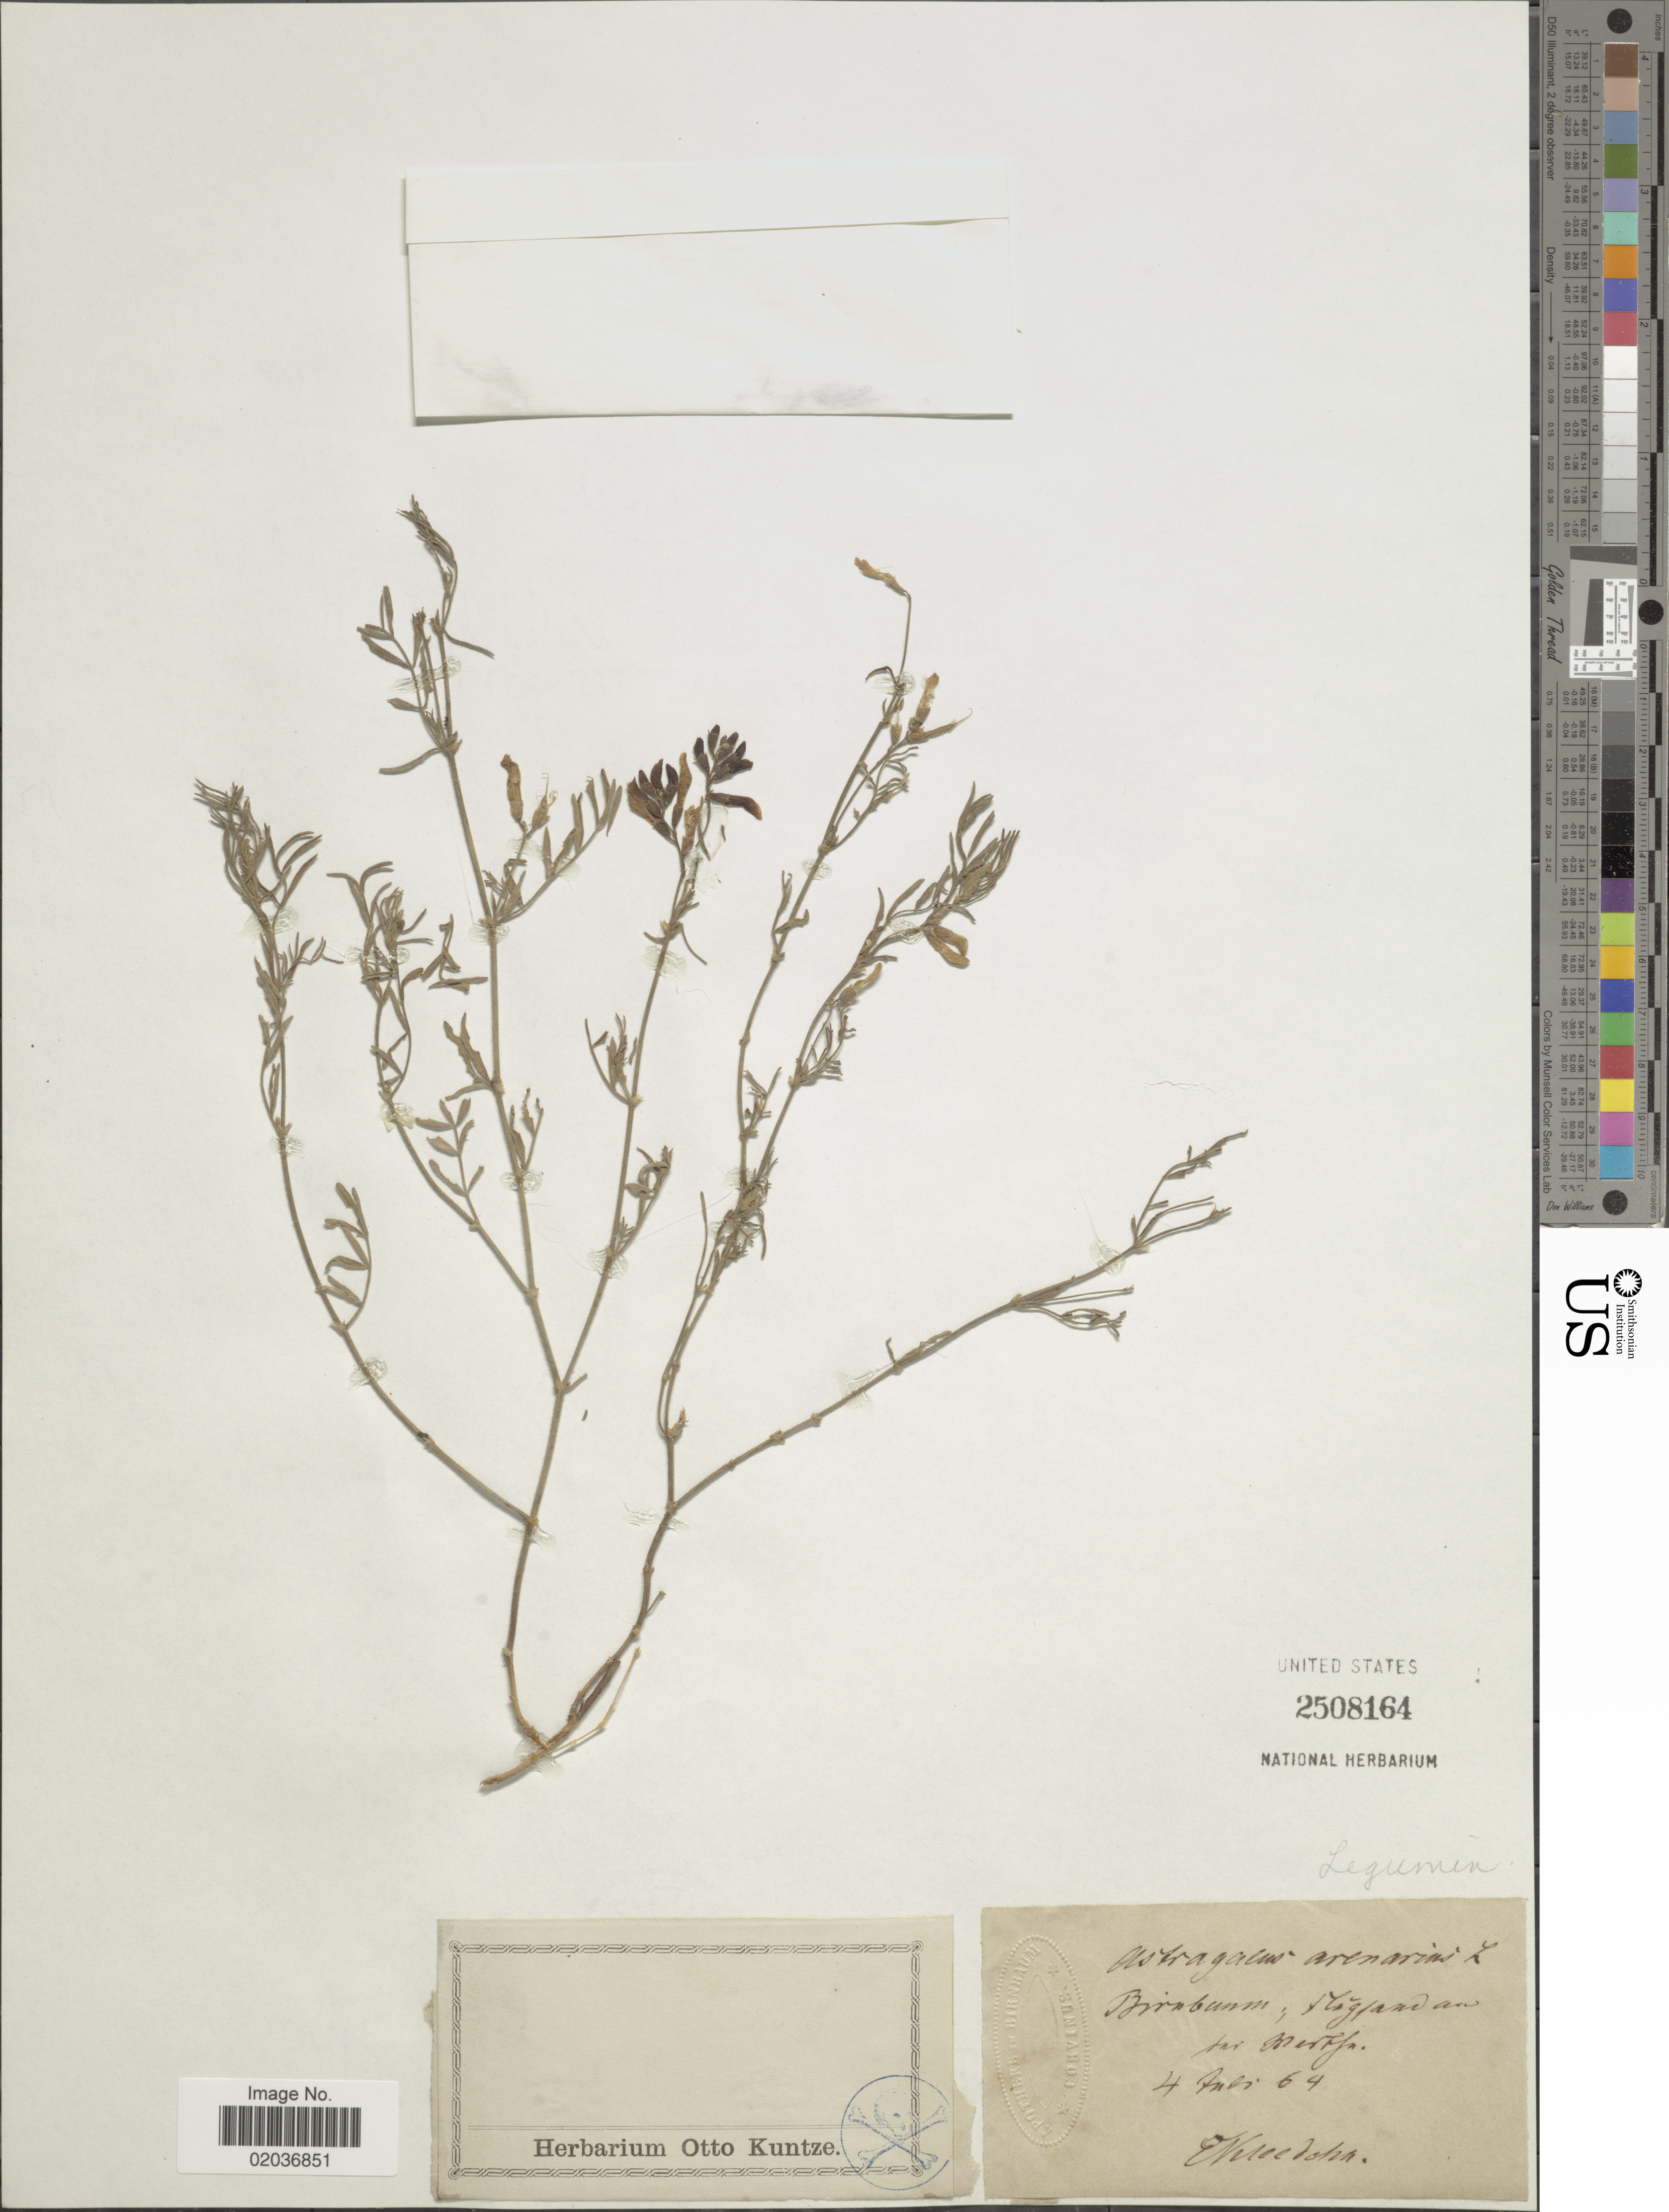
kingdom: Plantae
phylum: Tracheophyta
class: Magnoliopsida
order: Fabales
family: Fabaceae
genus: Astragalus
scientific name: Astragalus arenarius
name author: L.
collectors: E. Kleedahn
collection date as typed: Transcribed d/m/y: 4/7/64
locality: Brabunn: [illegible text]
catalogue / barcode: US 2508164